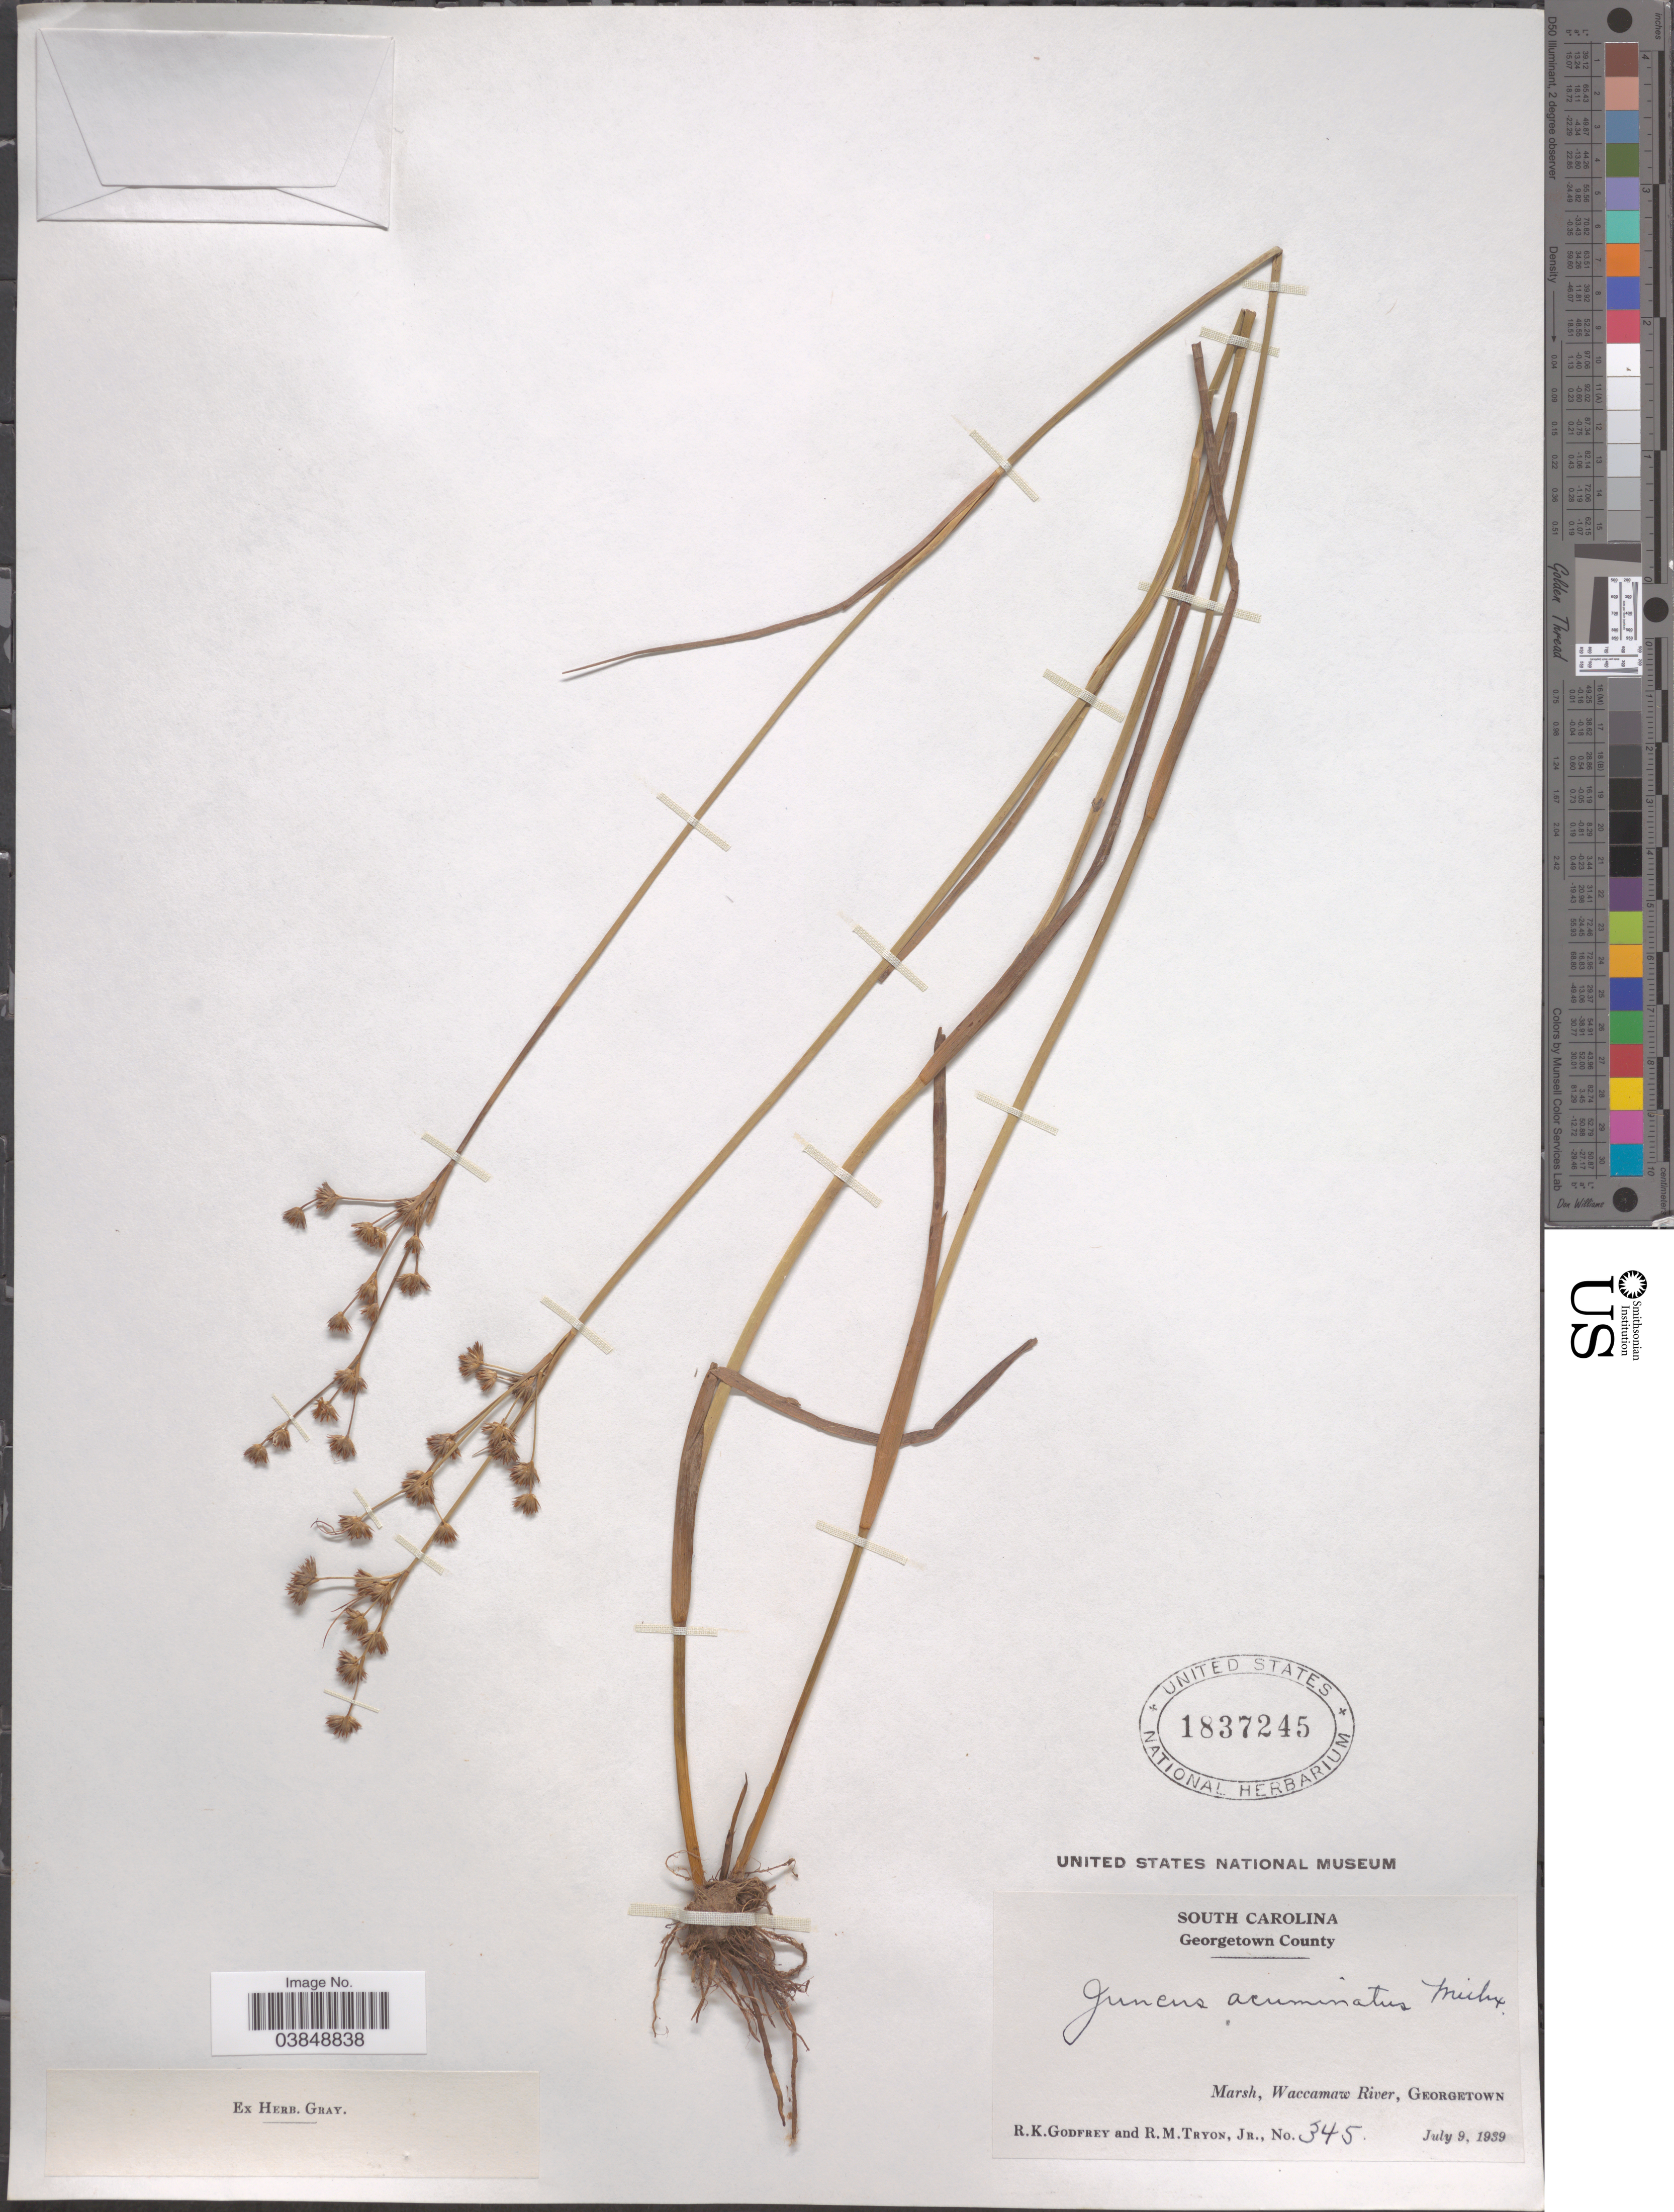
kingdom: Plantae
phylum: Tracheophyta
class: Liliopsida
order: Poales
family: Juncaceae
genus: Juncus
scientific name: Juncus acuminatus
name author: Michx.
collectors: R. K. Godfrey & R. Tryon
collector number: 345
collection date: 1939-07-09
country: United States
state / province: South Carolina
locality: Georgetown County. Waccamaw River, Georgetown.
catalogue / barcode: US 1837245